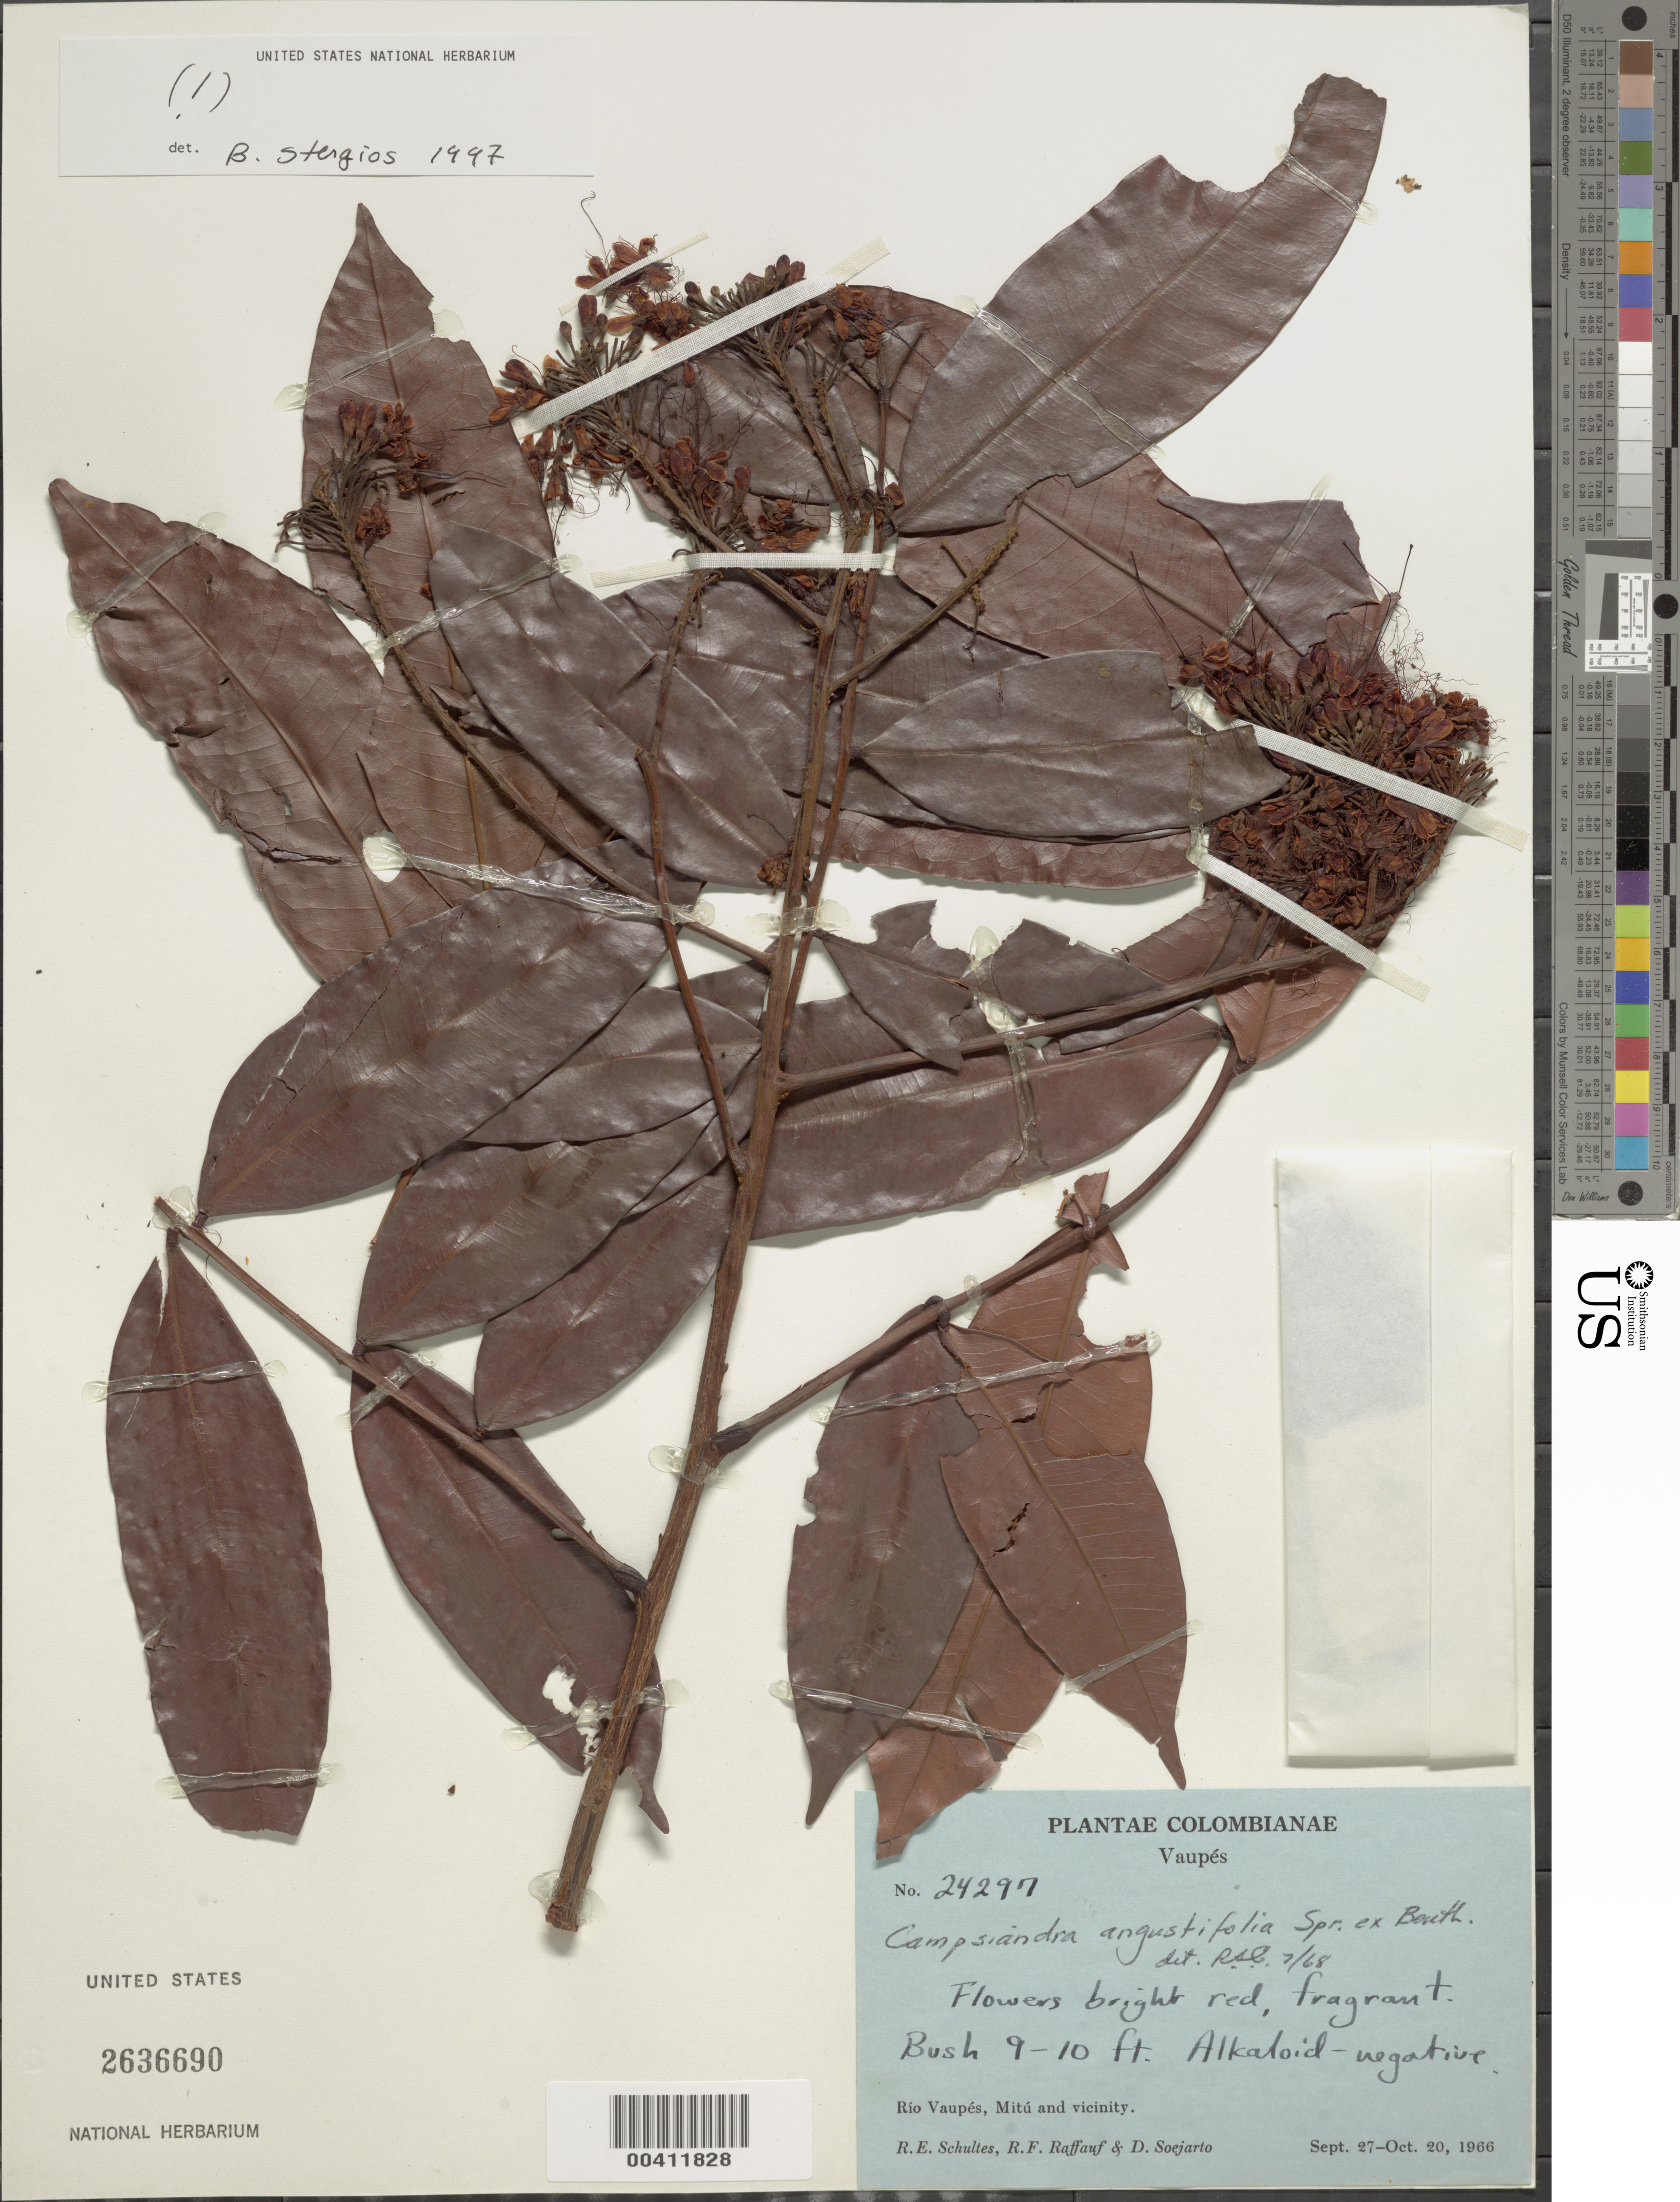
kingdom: Plantae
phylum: Tracheophyta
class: Magnoliopsida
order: Fabales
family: Fabaceae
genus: Campsiandra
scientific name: Campsiandra angustifolia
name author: Spruce ex Benth.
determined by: Cowan, R. S.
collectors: R. E. Schultes, R. Raffauf & D. D. Soejarto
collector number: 24297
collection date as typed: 27 Sep 1966 to 20 Oct 1966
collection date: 1966-09-27/1966-10-20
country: Colombia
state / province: Vaupés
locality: Rio Vaupes, Mitu and vicinity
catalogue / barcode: US 2636690